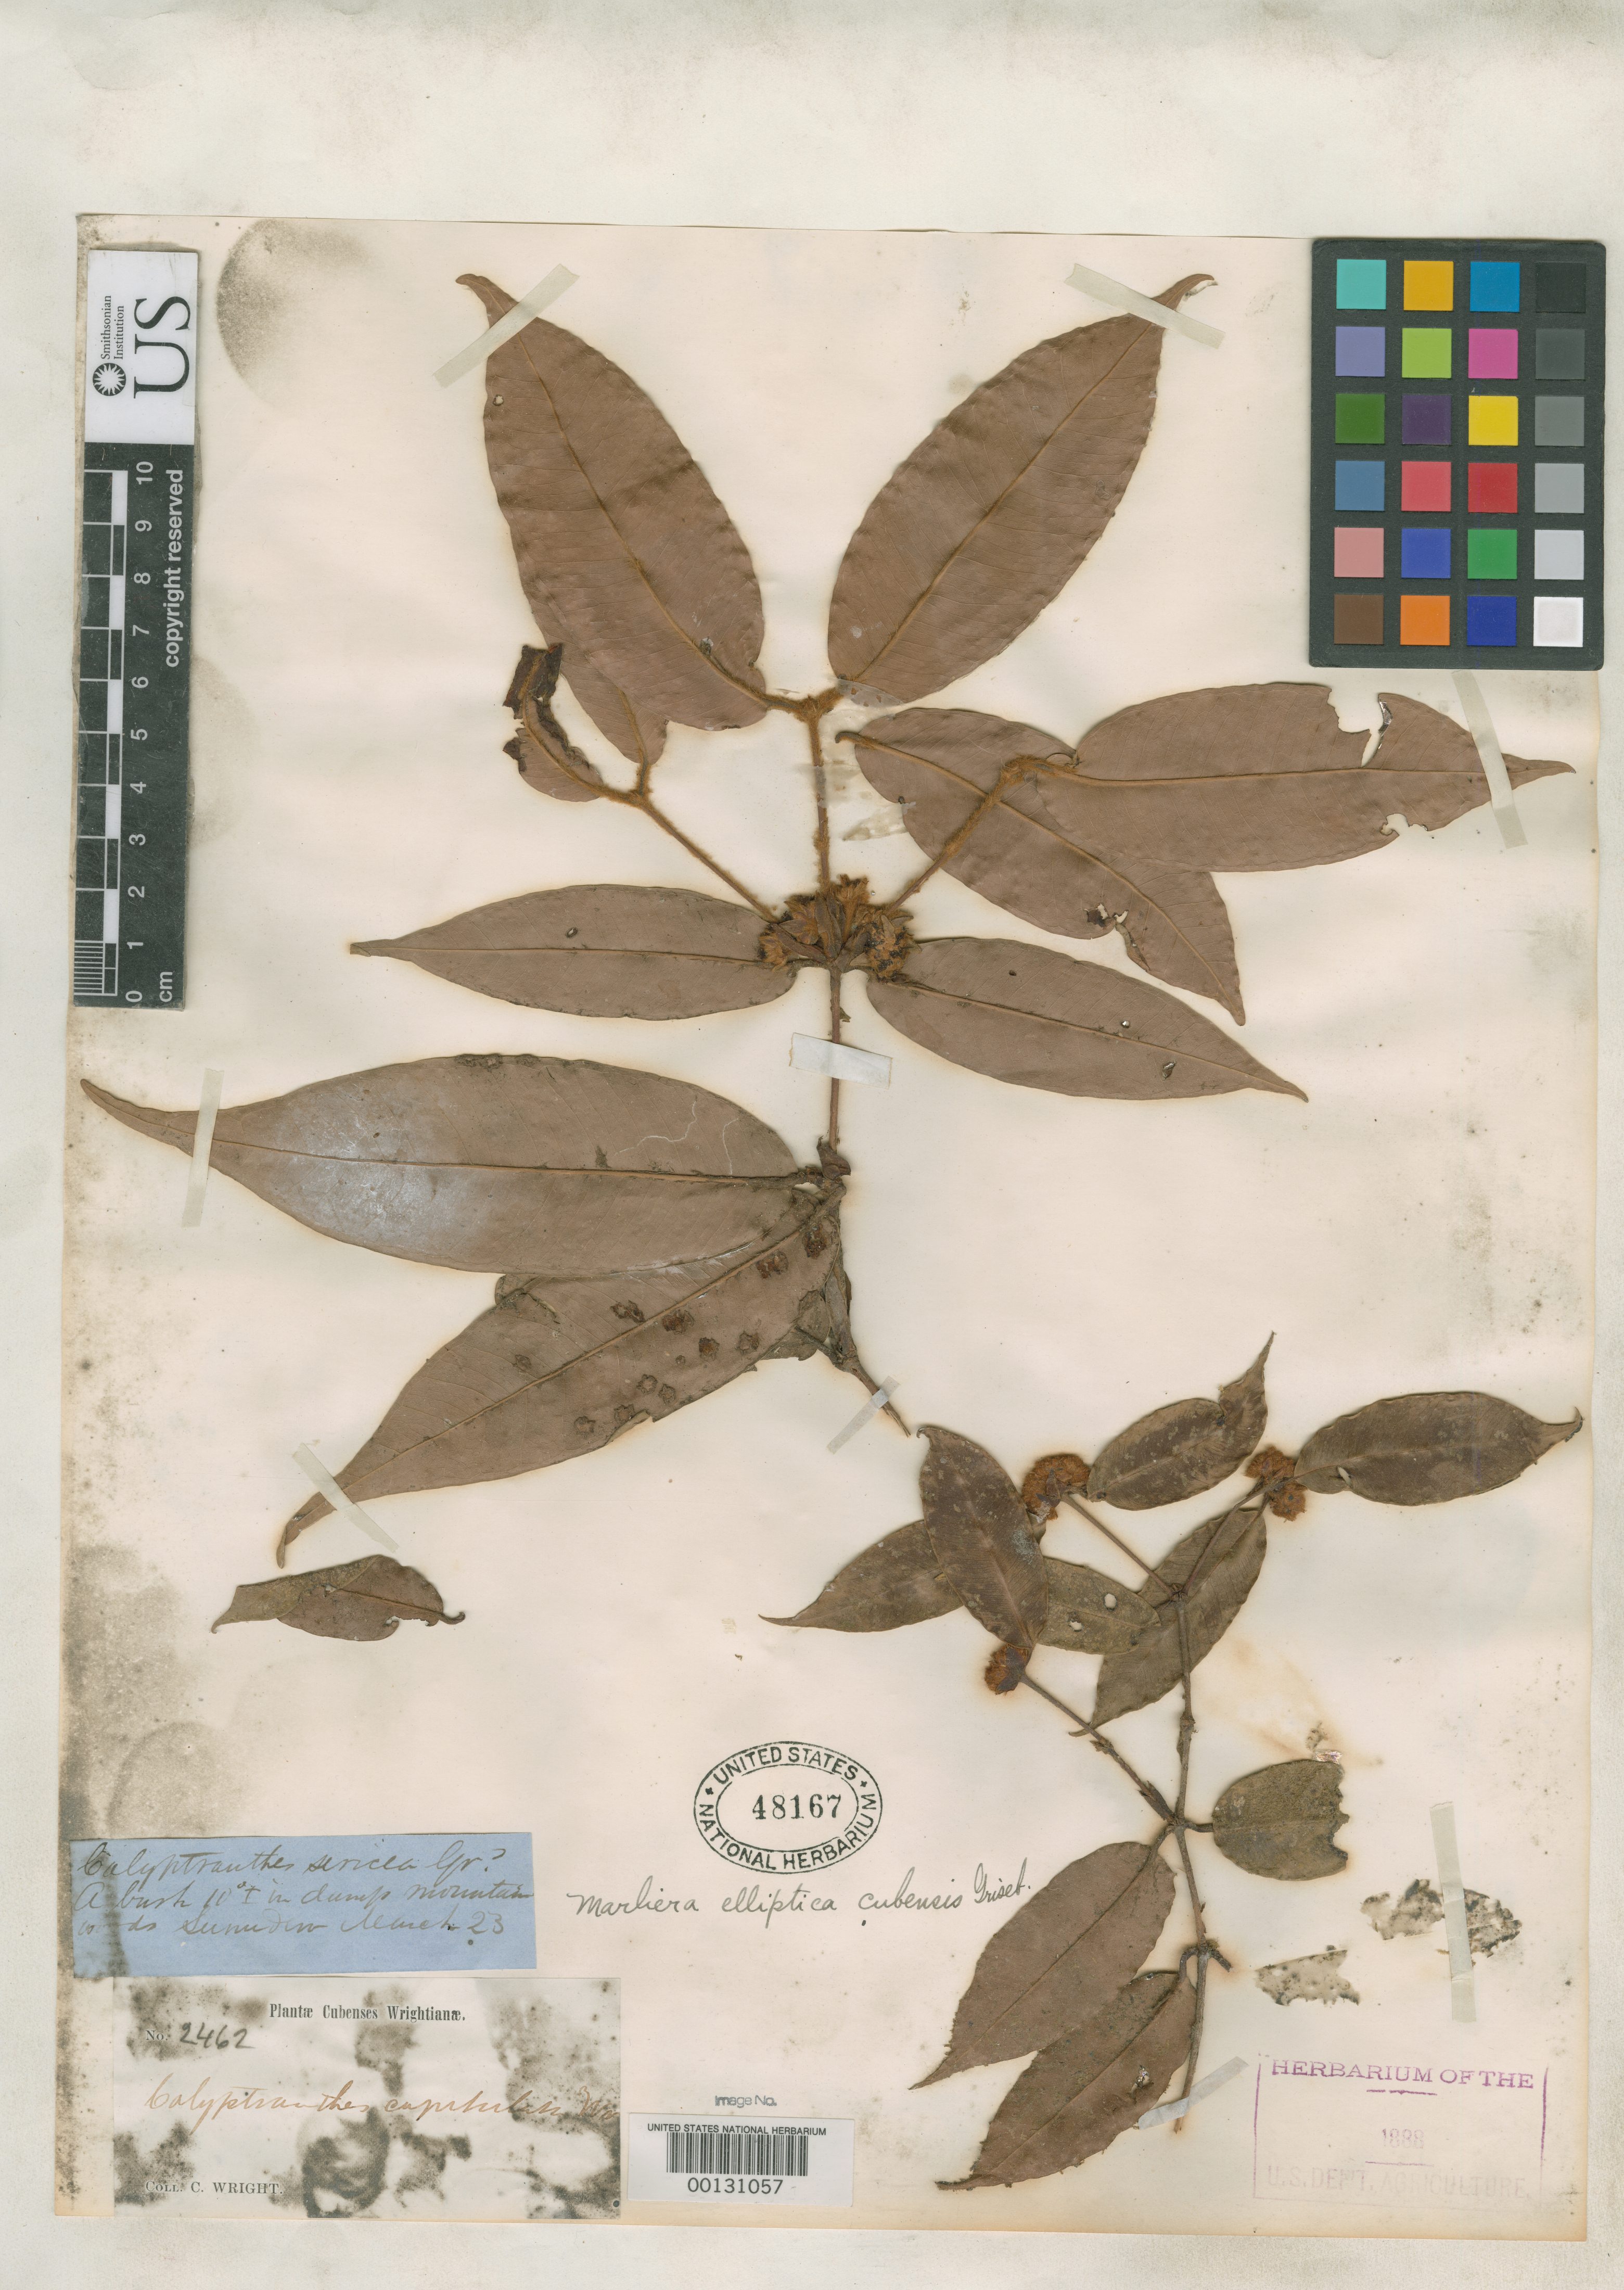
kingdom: Plantae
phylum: Tracheophyta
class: Magnoliopsida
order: Myrtales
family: Myrtaceae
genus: Marlierea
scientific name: Marlierea elliptica var. cubensis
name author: Griseb.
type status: Isotype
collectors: C. Wright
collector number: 2462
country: Cuba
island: Greater Antilles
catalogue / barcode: US 48167